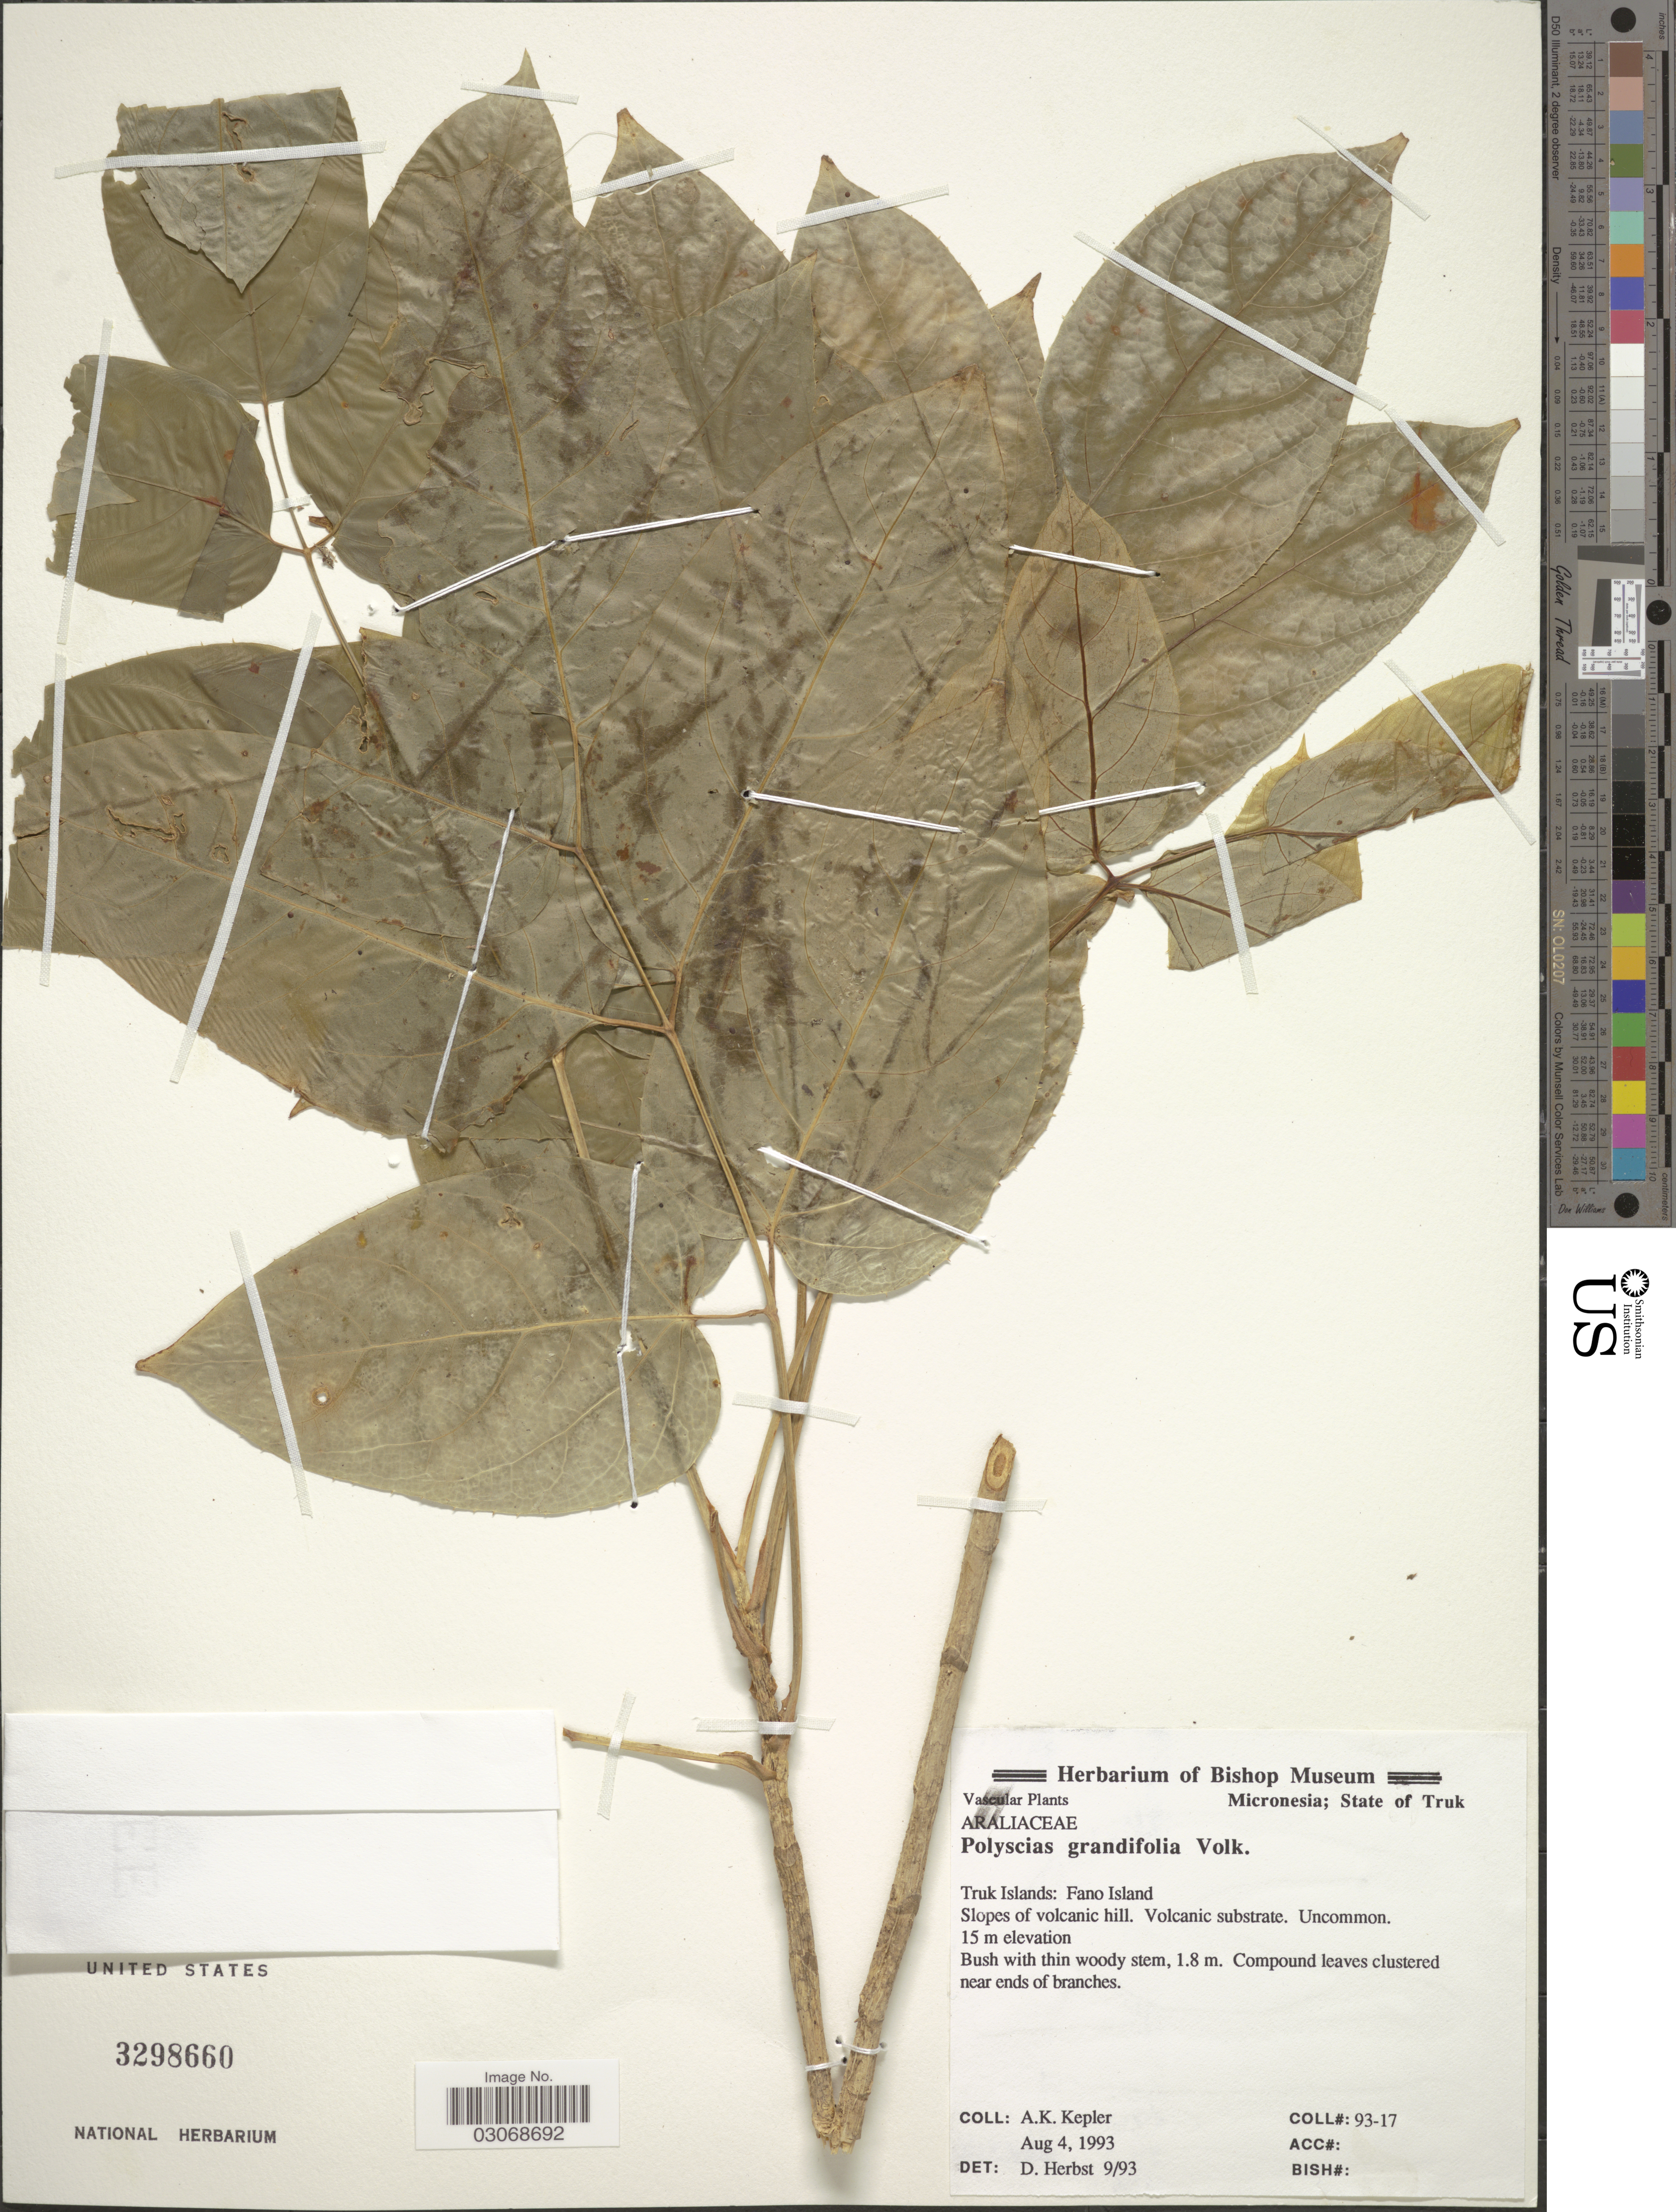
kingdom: Plantae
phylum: Tracheophyta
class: Magnoliopsida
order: Apiales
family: Araliaceae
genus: Polyscias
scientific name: Polyscias macgillivrayi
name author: Harms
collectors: A. K. Kepler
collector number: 93-17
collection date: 1993-08-04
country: Micronesia, Federated States of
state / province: Truk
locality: Truk Islands: Fano Island.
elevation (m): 15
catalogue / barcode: US 3298660